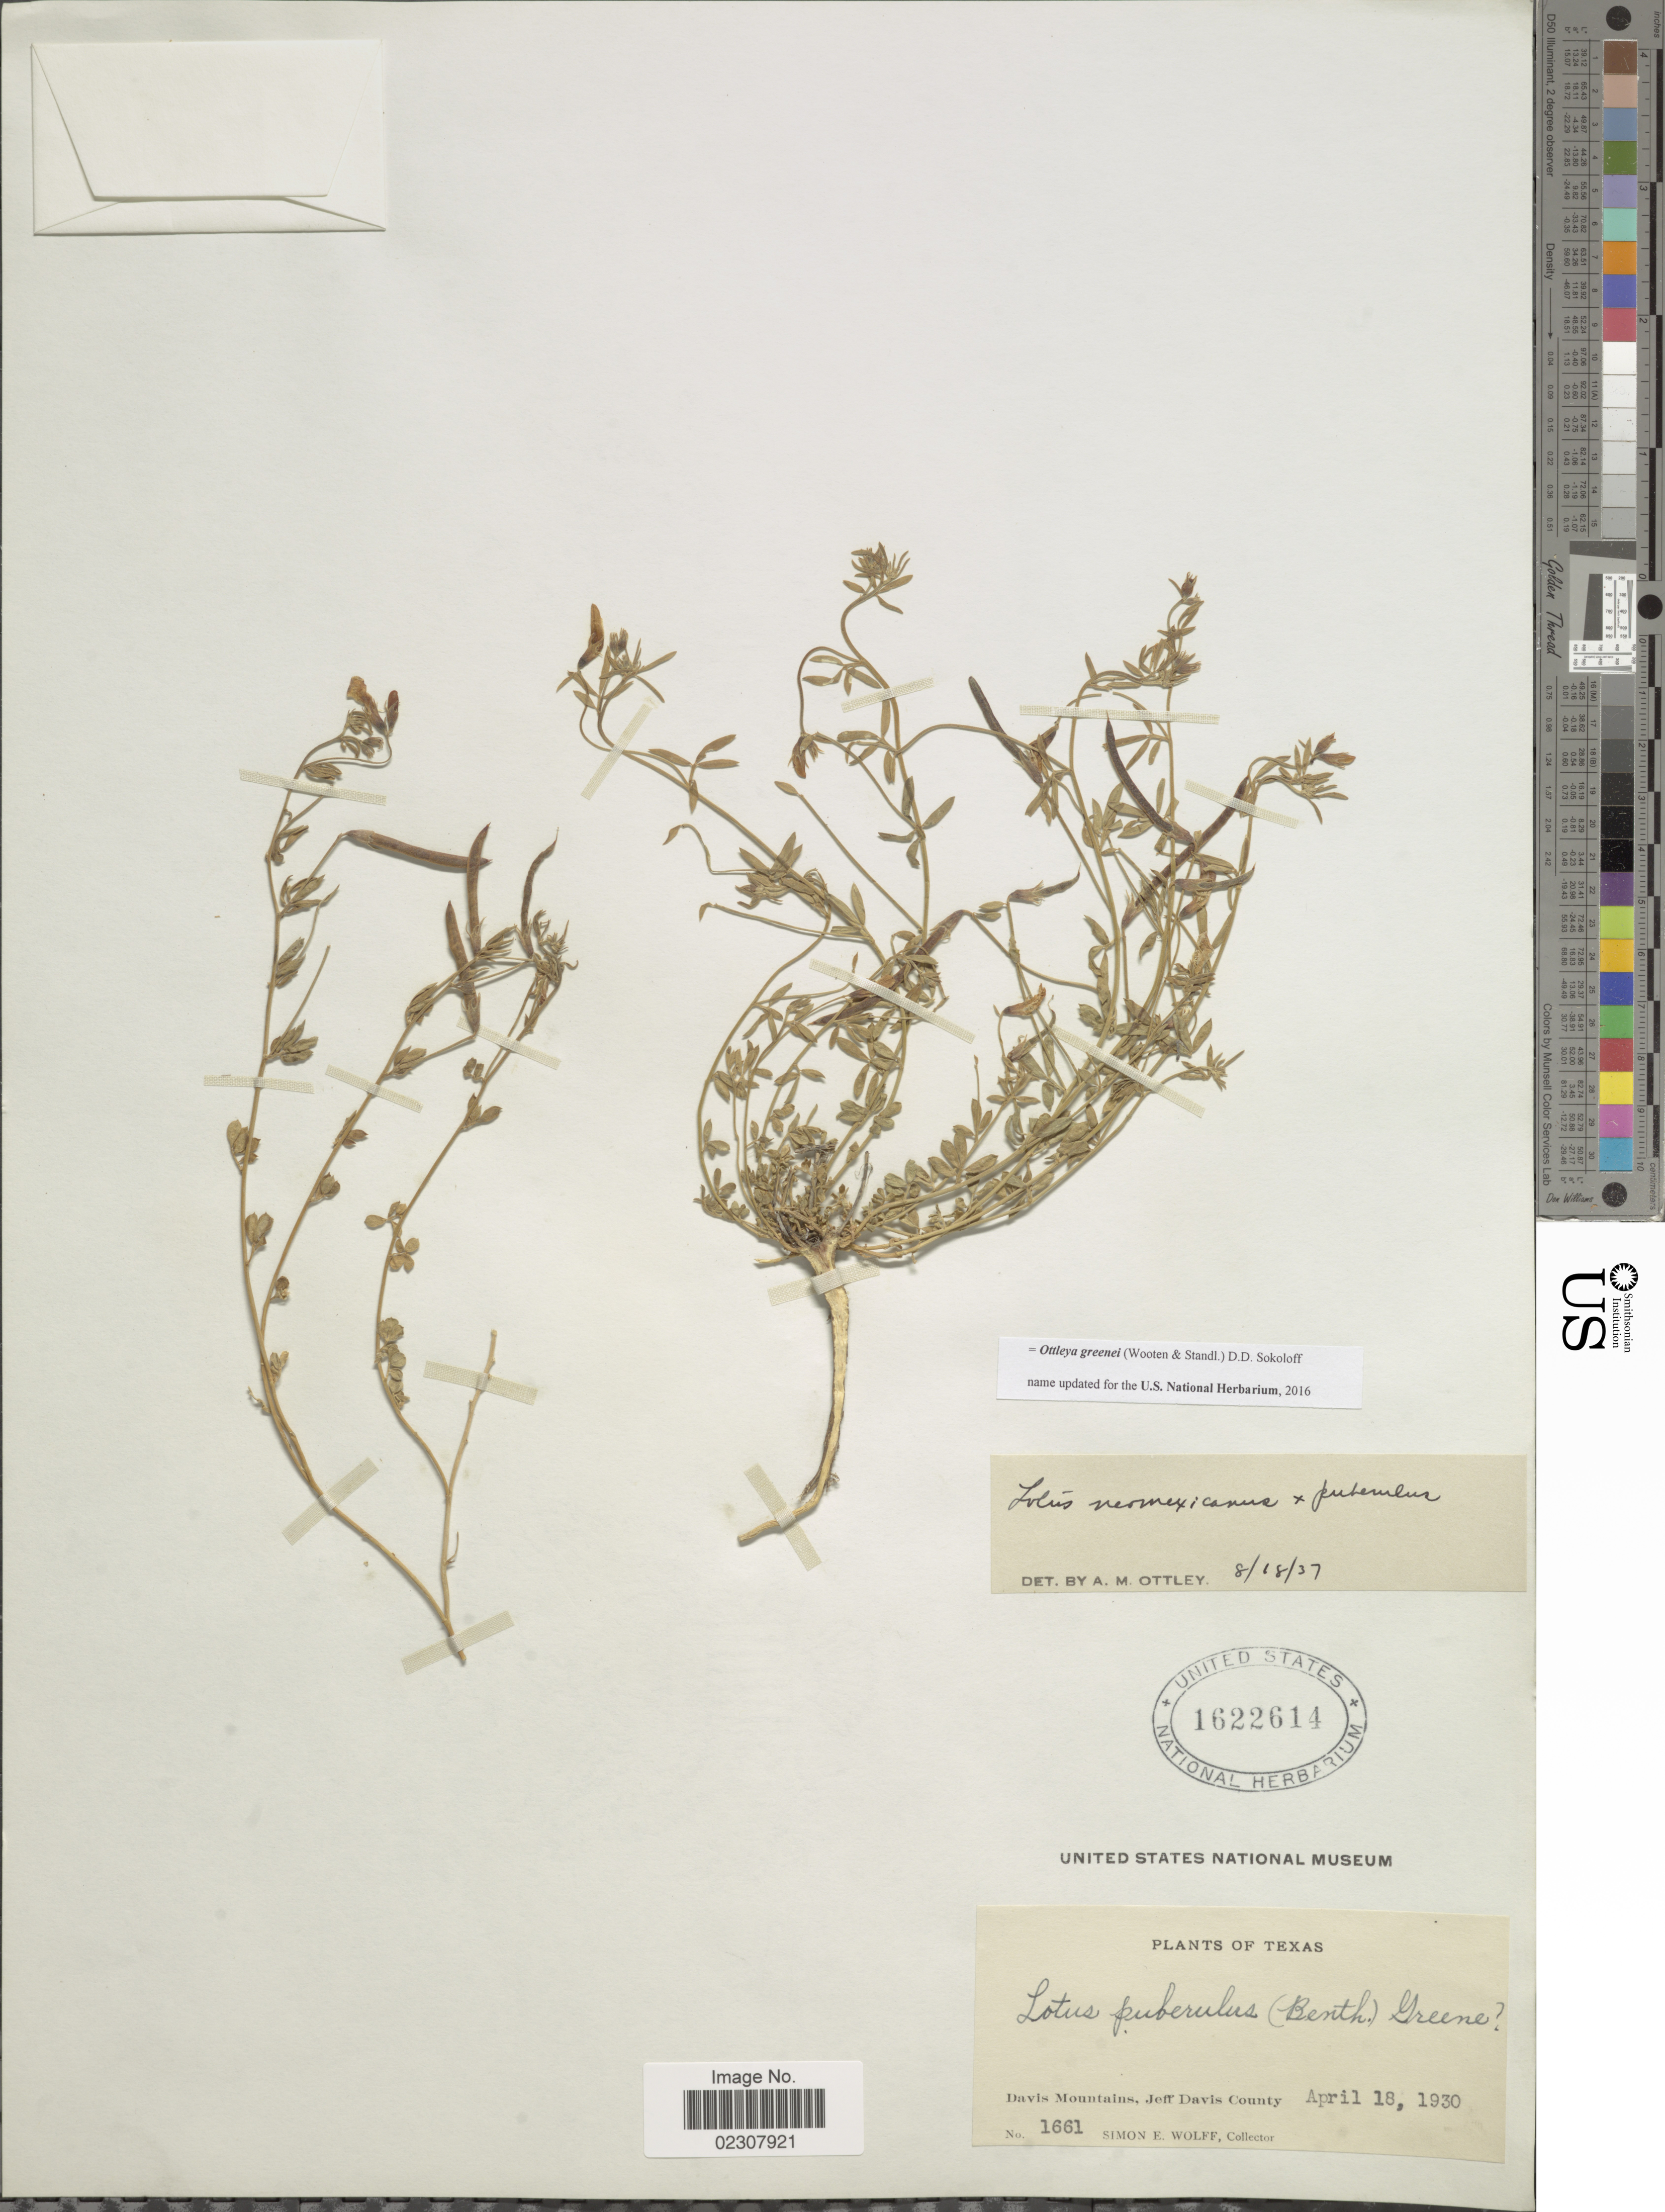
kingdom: Plantae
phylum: Tracheophyta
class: Magnoliopsida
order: Fabales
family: Fabaceae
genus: Ottleya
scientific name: Ottleya greenei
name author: (Wooten & Standl.) D.D. Sokoloff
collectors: S. E. Wolff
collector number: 1661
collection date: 1930-04-18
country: United States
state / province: Texas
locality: Davis Mountains, Jeff Davis County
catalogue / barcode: US 1622614